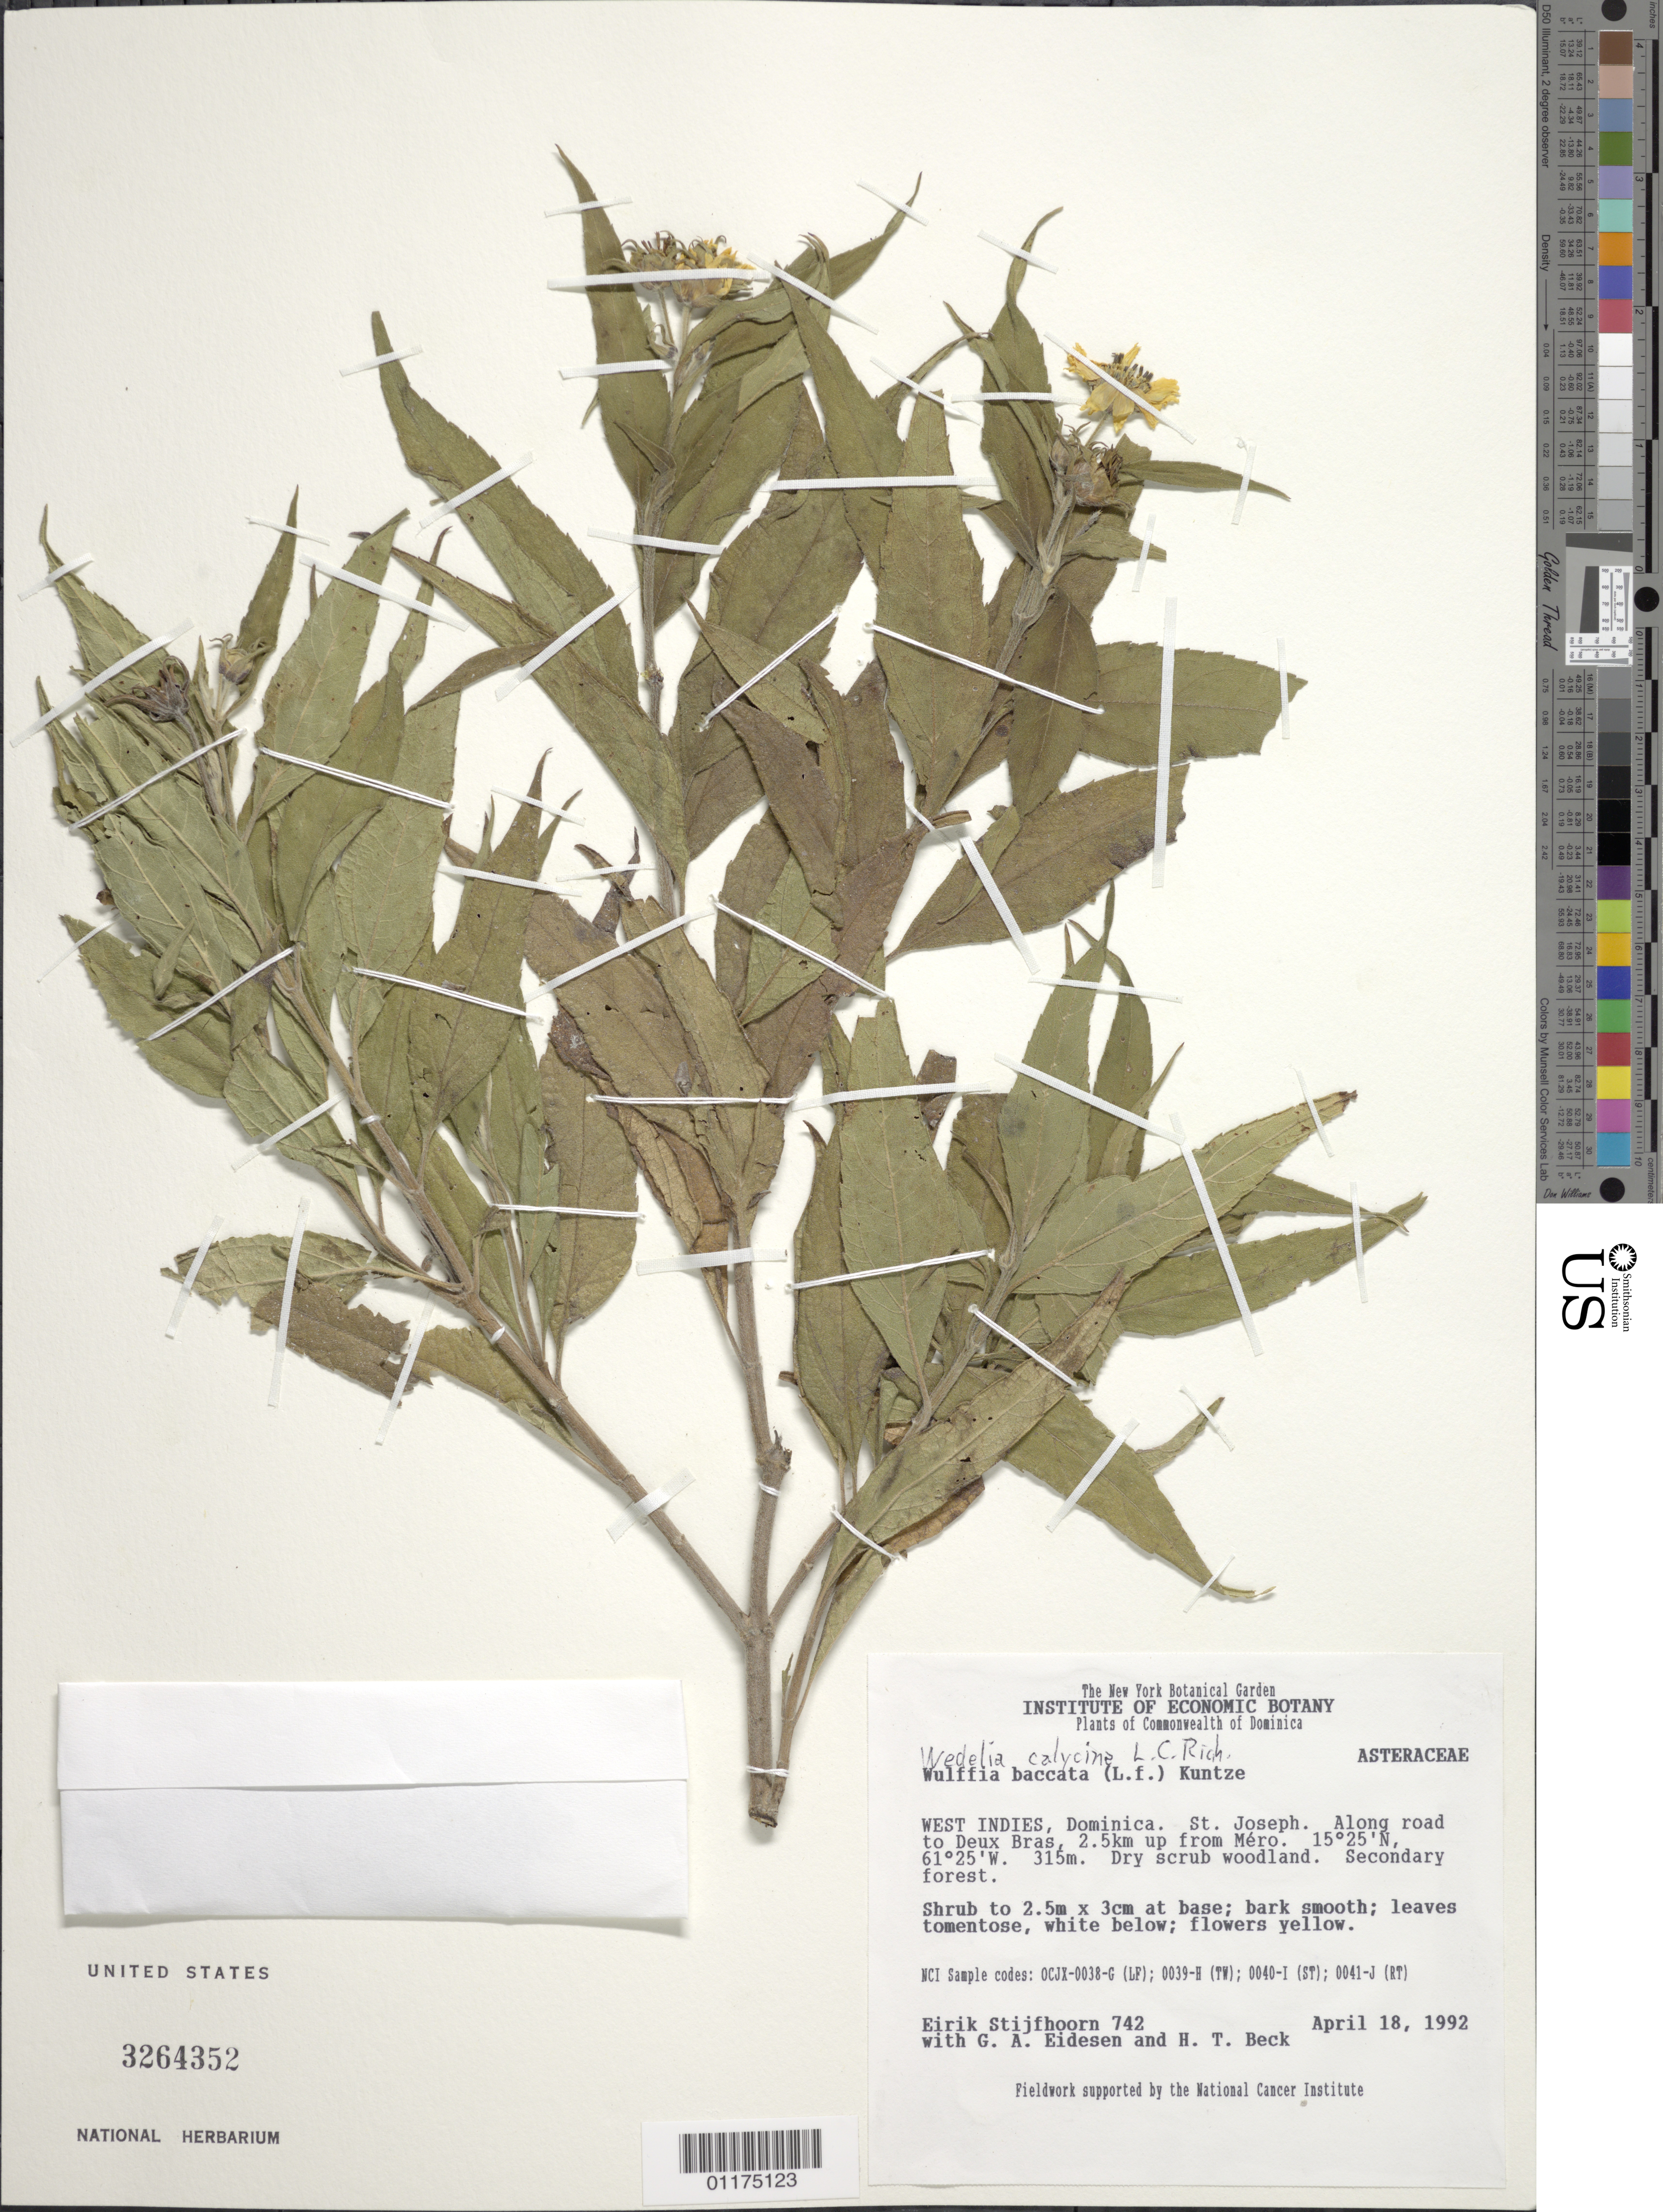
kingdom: Plantae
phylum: Tracheophyta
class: Magnoliopsida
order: Asterales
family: Asteraceae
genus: Wedelia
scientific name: Wedelia calycina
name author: Rich.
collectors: E. Stijfhoorn, G. Eidesen & S. G. Beck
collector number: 742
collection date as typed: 18 Apr 1992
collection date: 1992-04-18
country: Dominica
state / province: St. Joseph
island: Dominica I.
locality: Along road to Duex Bras, 2.5km up from Mero.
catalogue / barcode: US 3264352